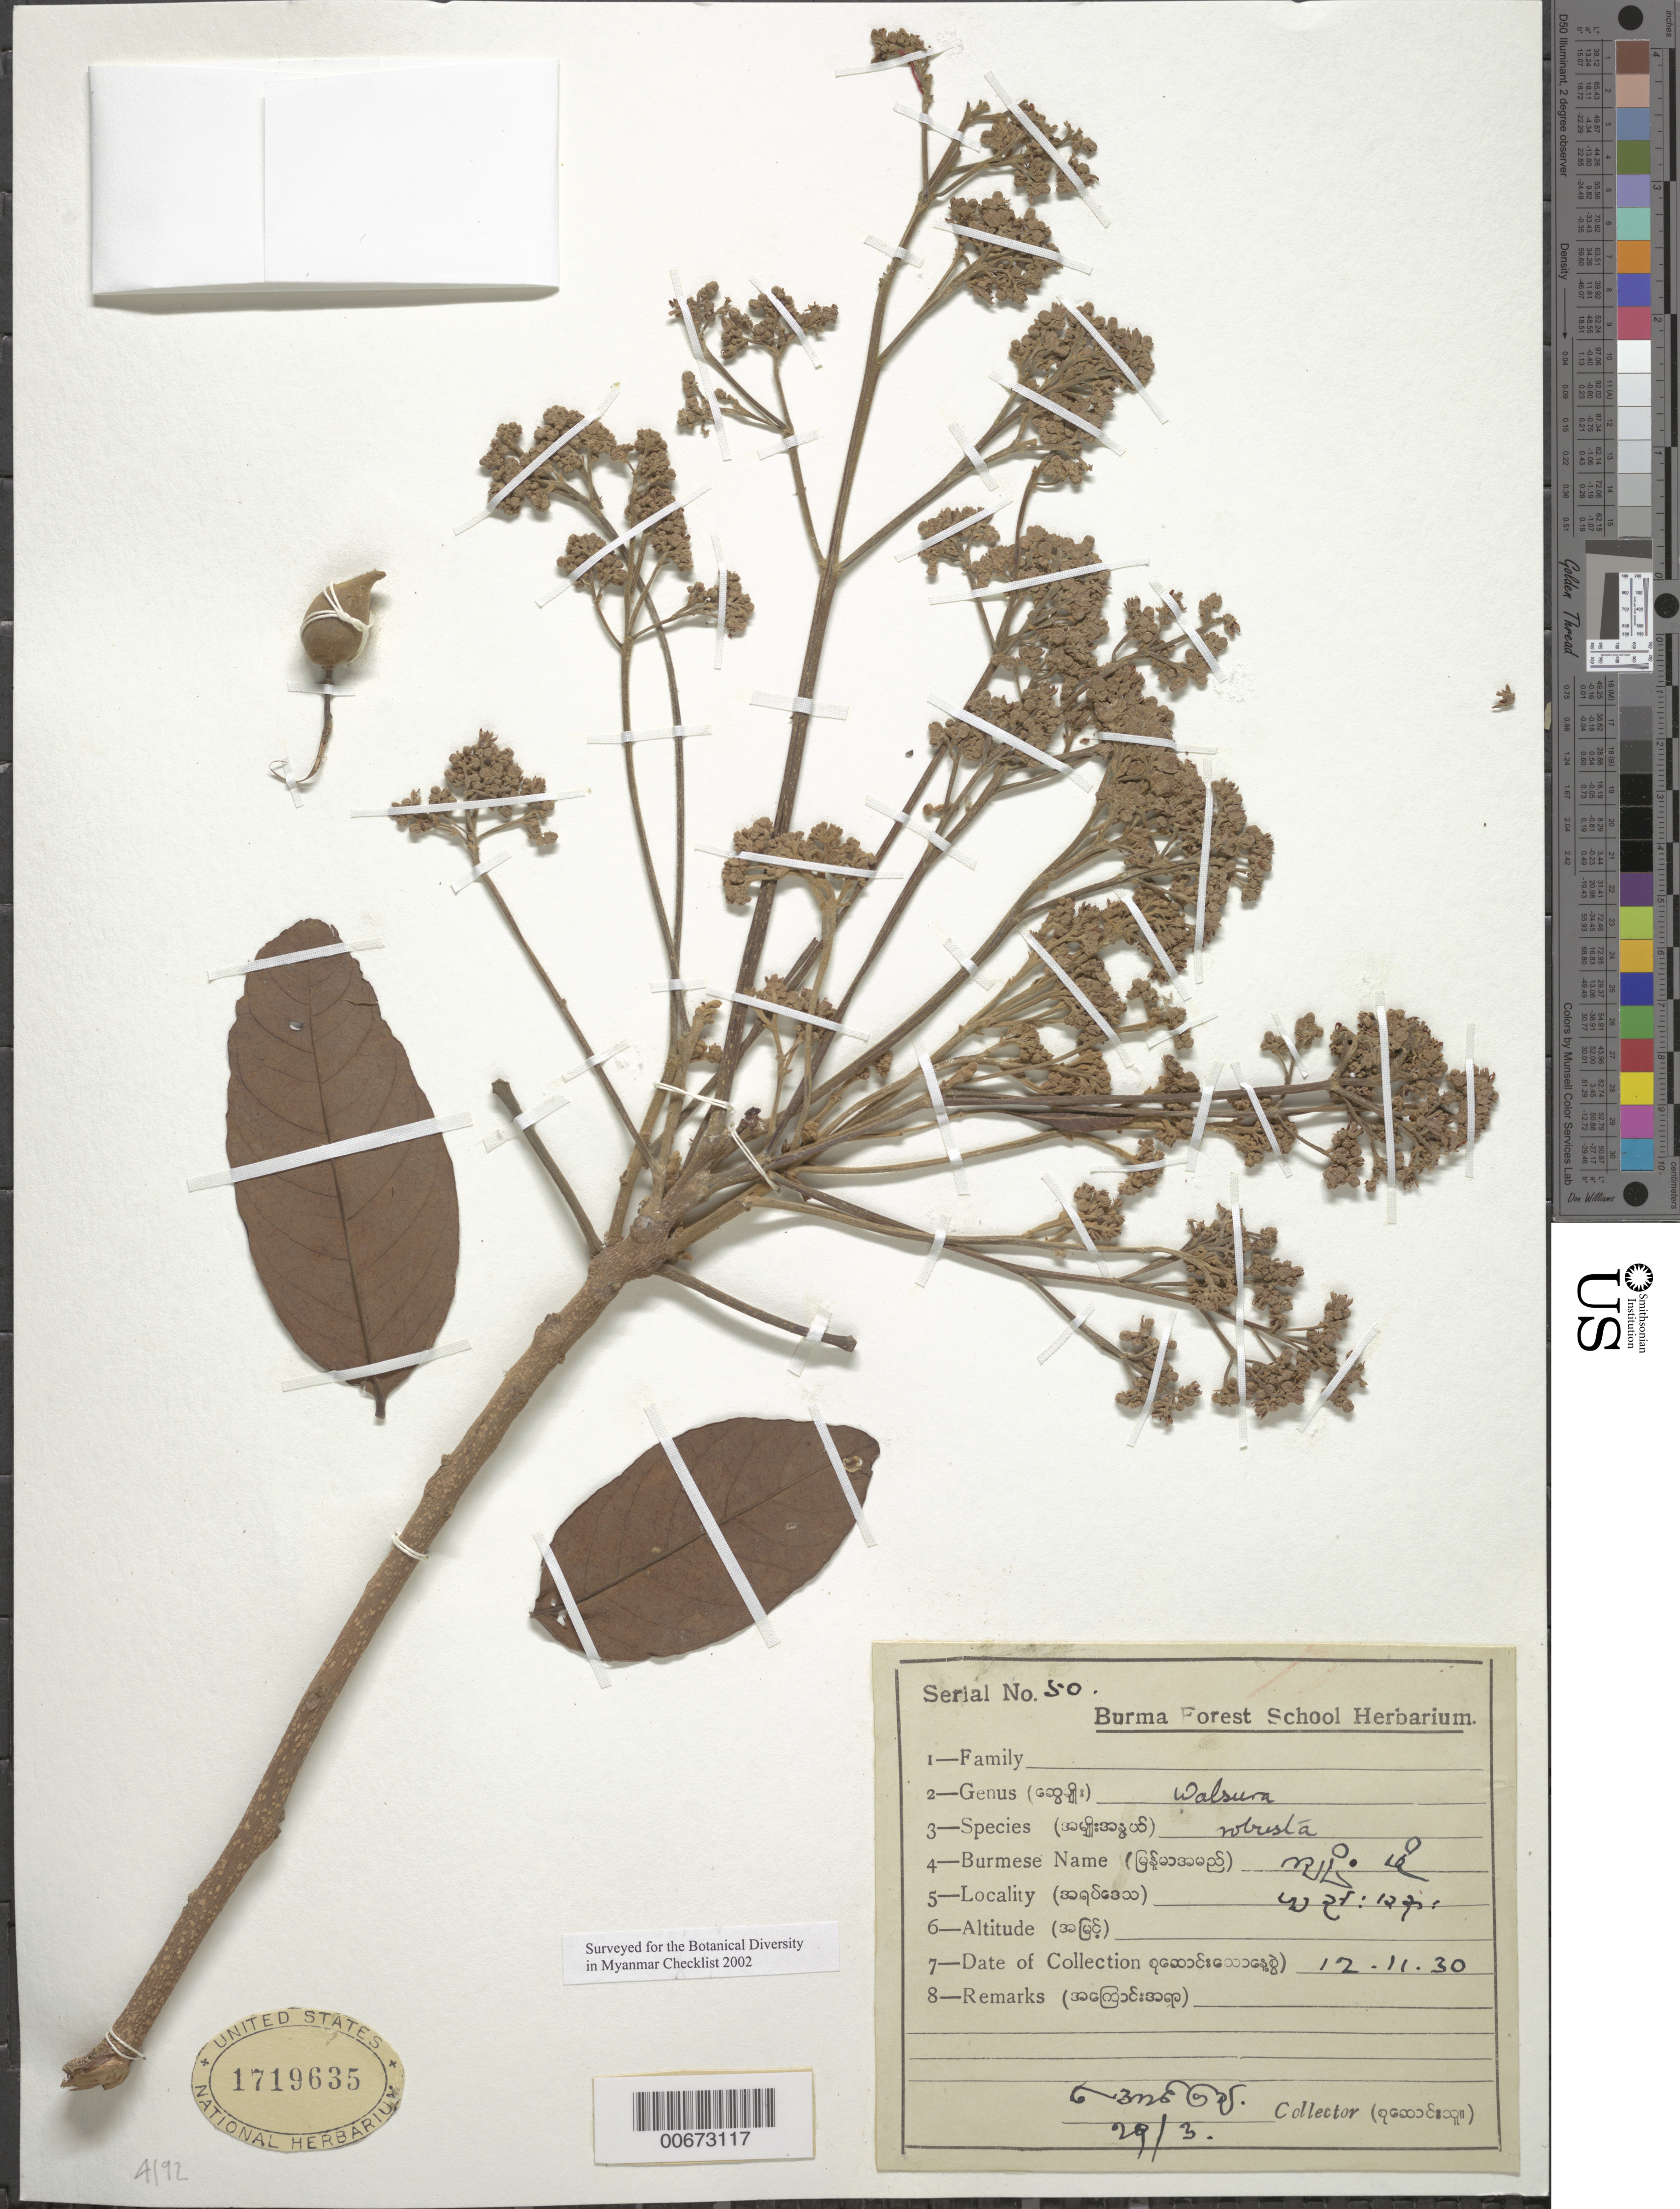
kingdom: Plantae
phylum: Tracheophyta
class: Magnoliopsida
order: Sapindales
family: Meliaceae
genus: Walsura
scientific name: Walsura robusta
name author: Roxb.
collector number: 50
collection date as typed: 12 Nov 1930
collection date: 1930-11-12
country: Myanmar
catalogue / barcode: US 1719635